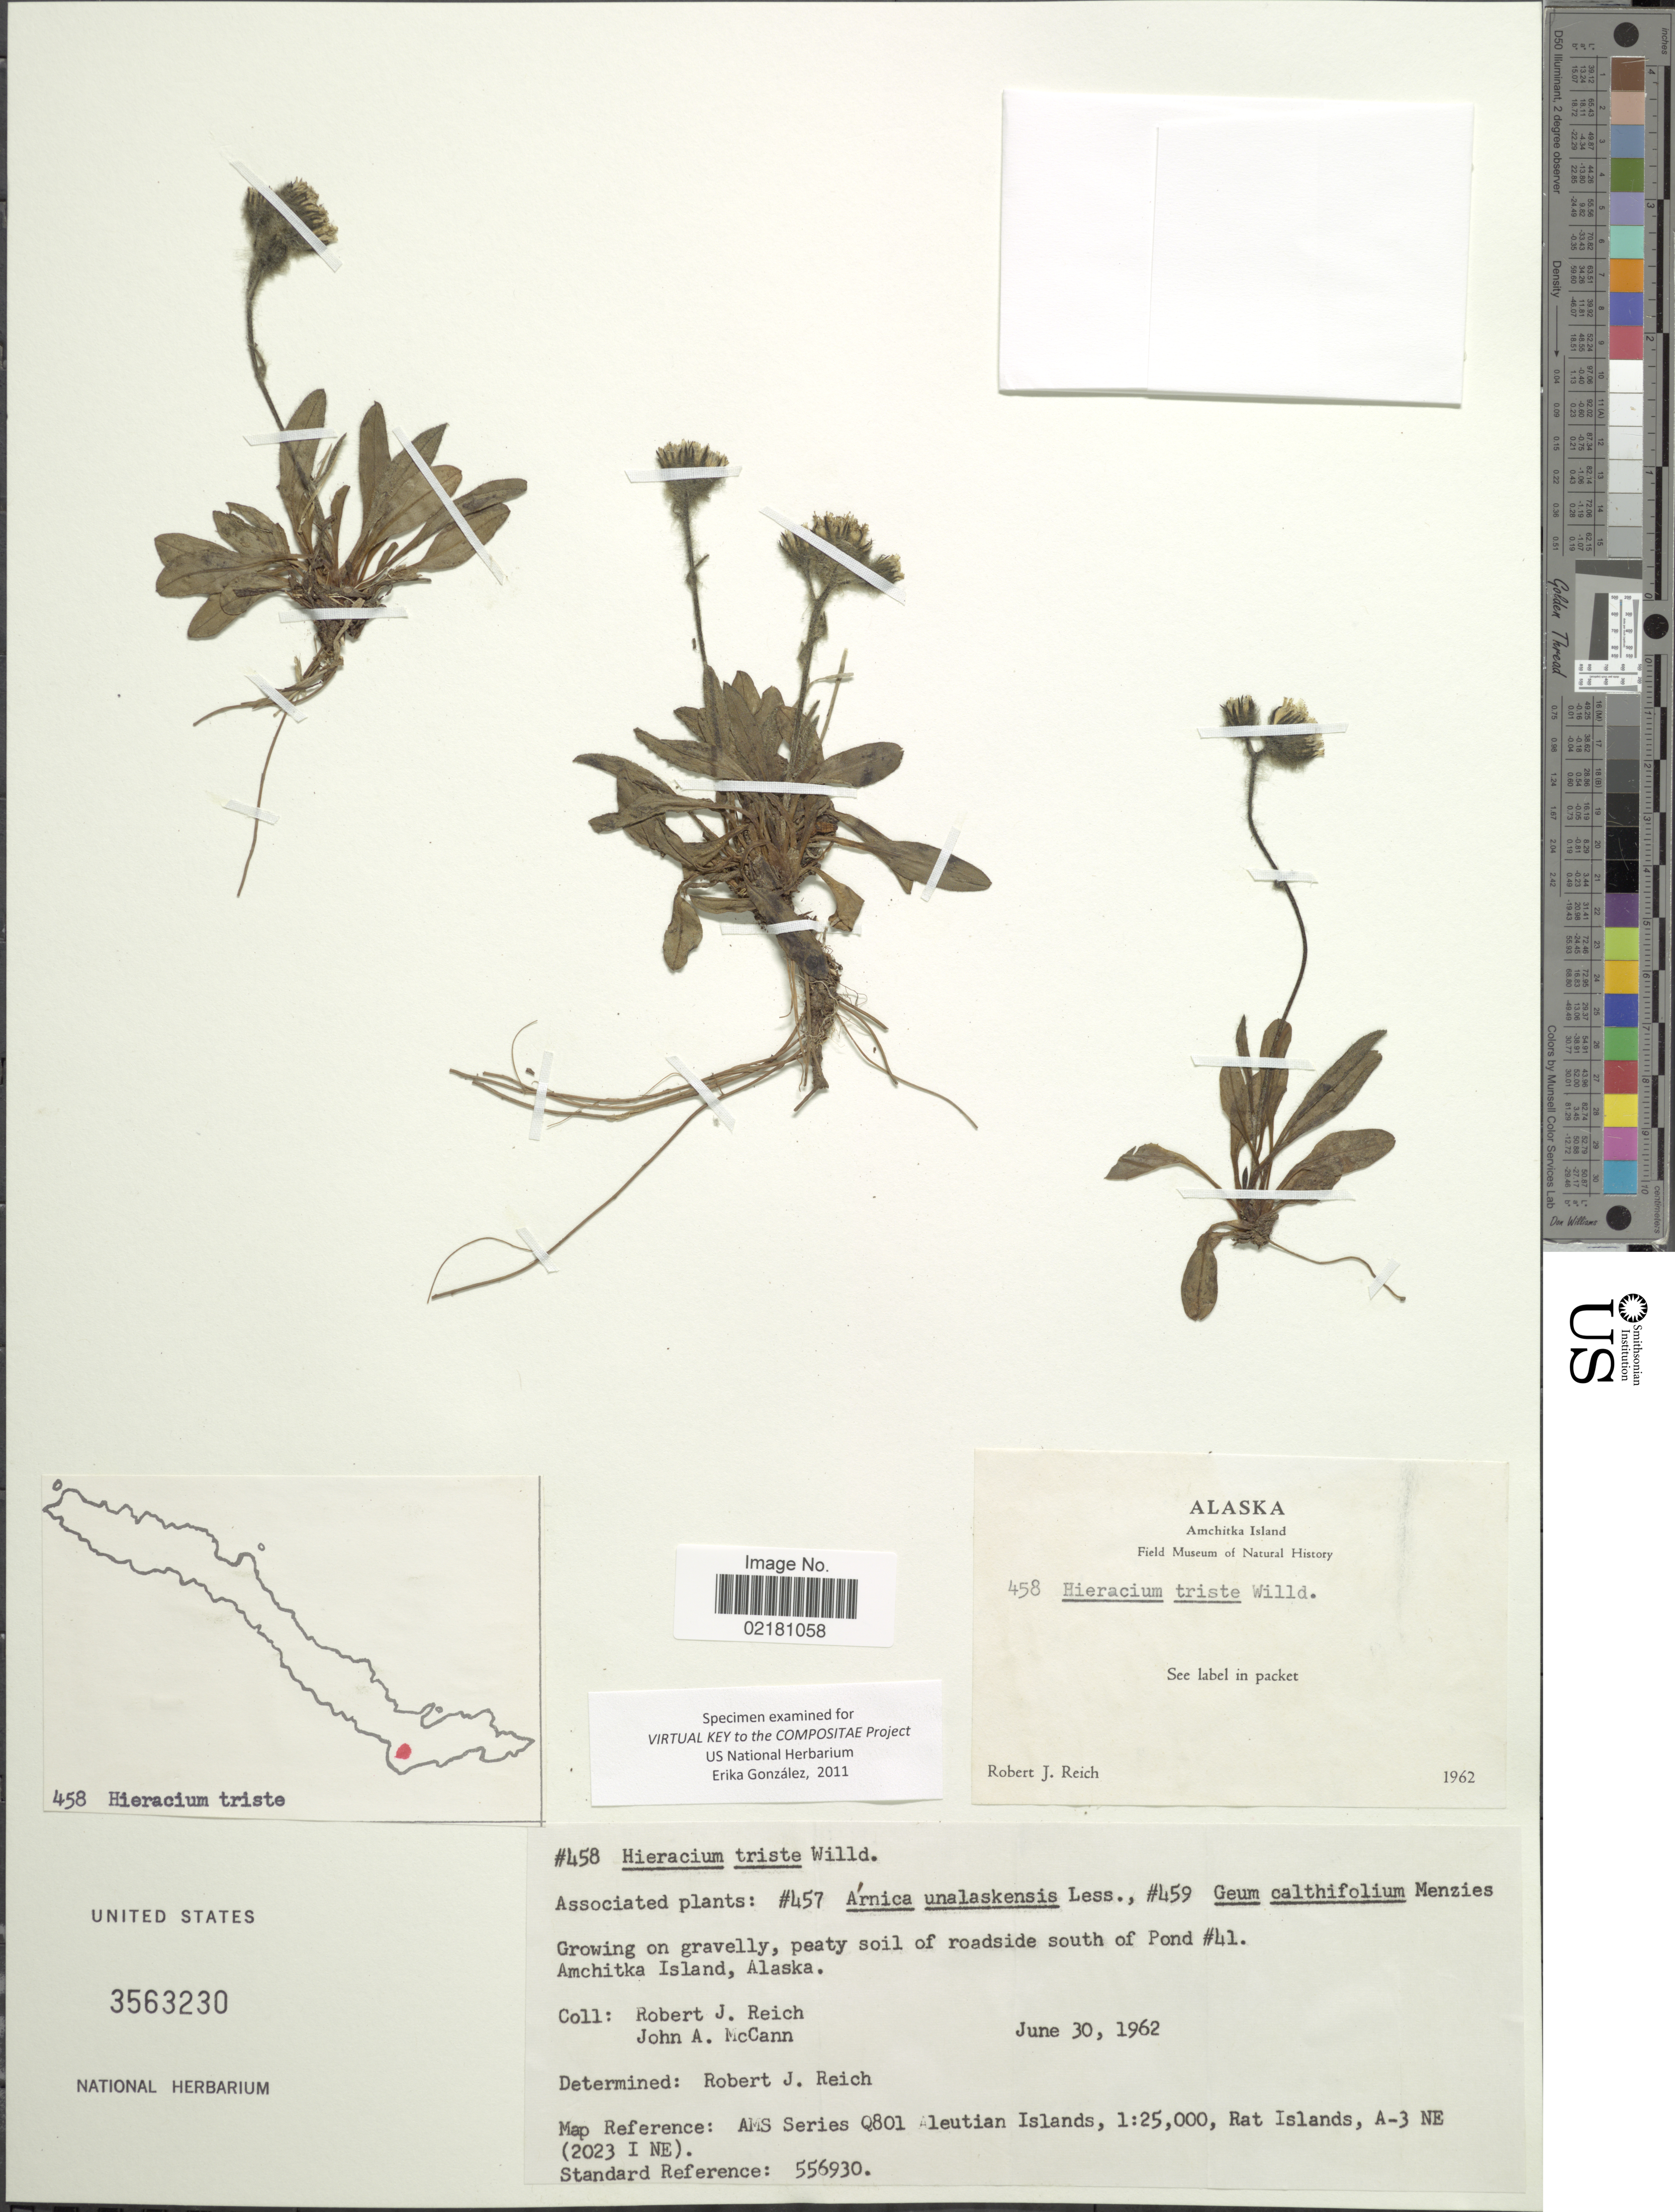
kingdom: Plantae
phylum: Tracheophyta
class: Magnoliopsida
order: Asterales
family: Asteraceae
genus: Hieracium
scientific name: Hieracium triste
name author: Willd. ex Spreng.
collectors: R. Reich & J. A. McCann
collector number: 458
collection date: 1962-06-30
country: United States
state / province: Alaska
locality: Growing on gravelly, peaty soil of roadside south of Pond #41. Amchitka Island, Alaska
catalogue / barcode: US 3563230